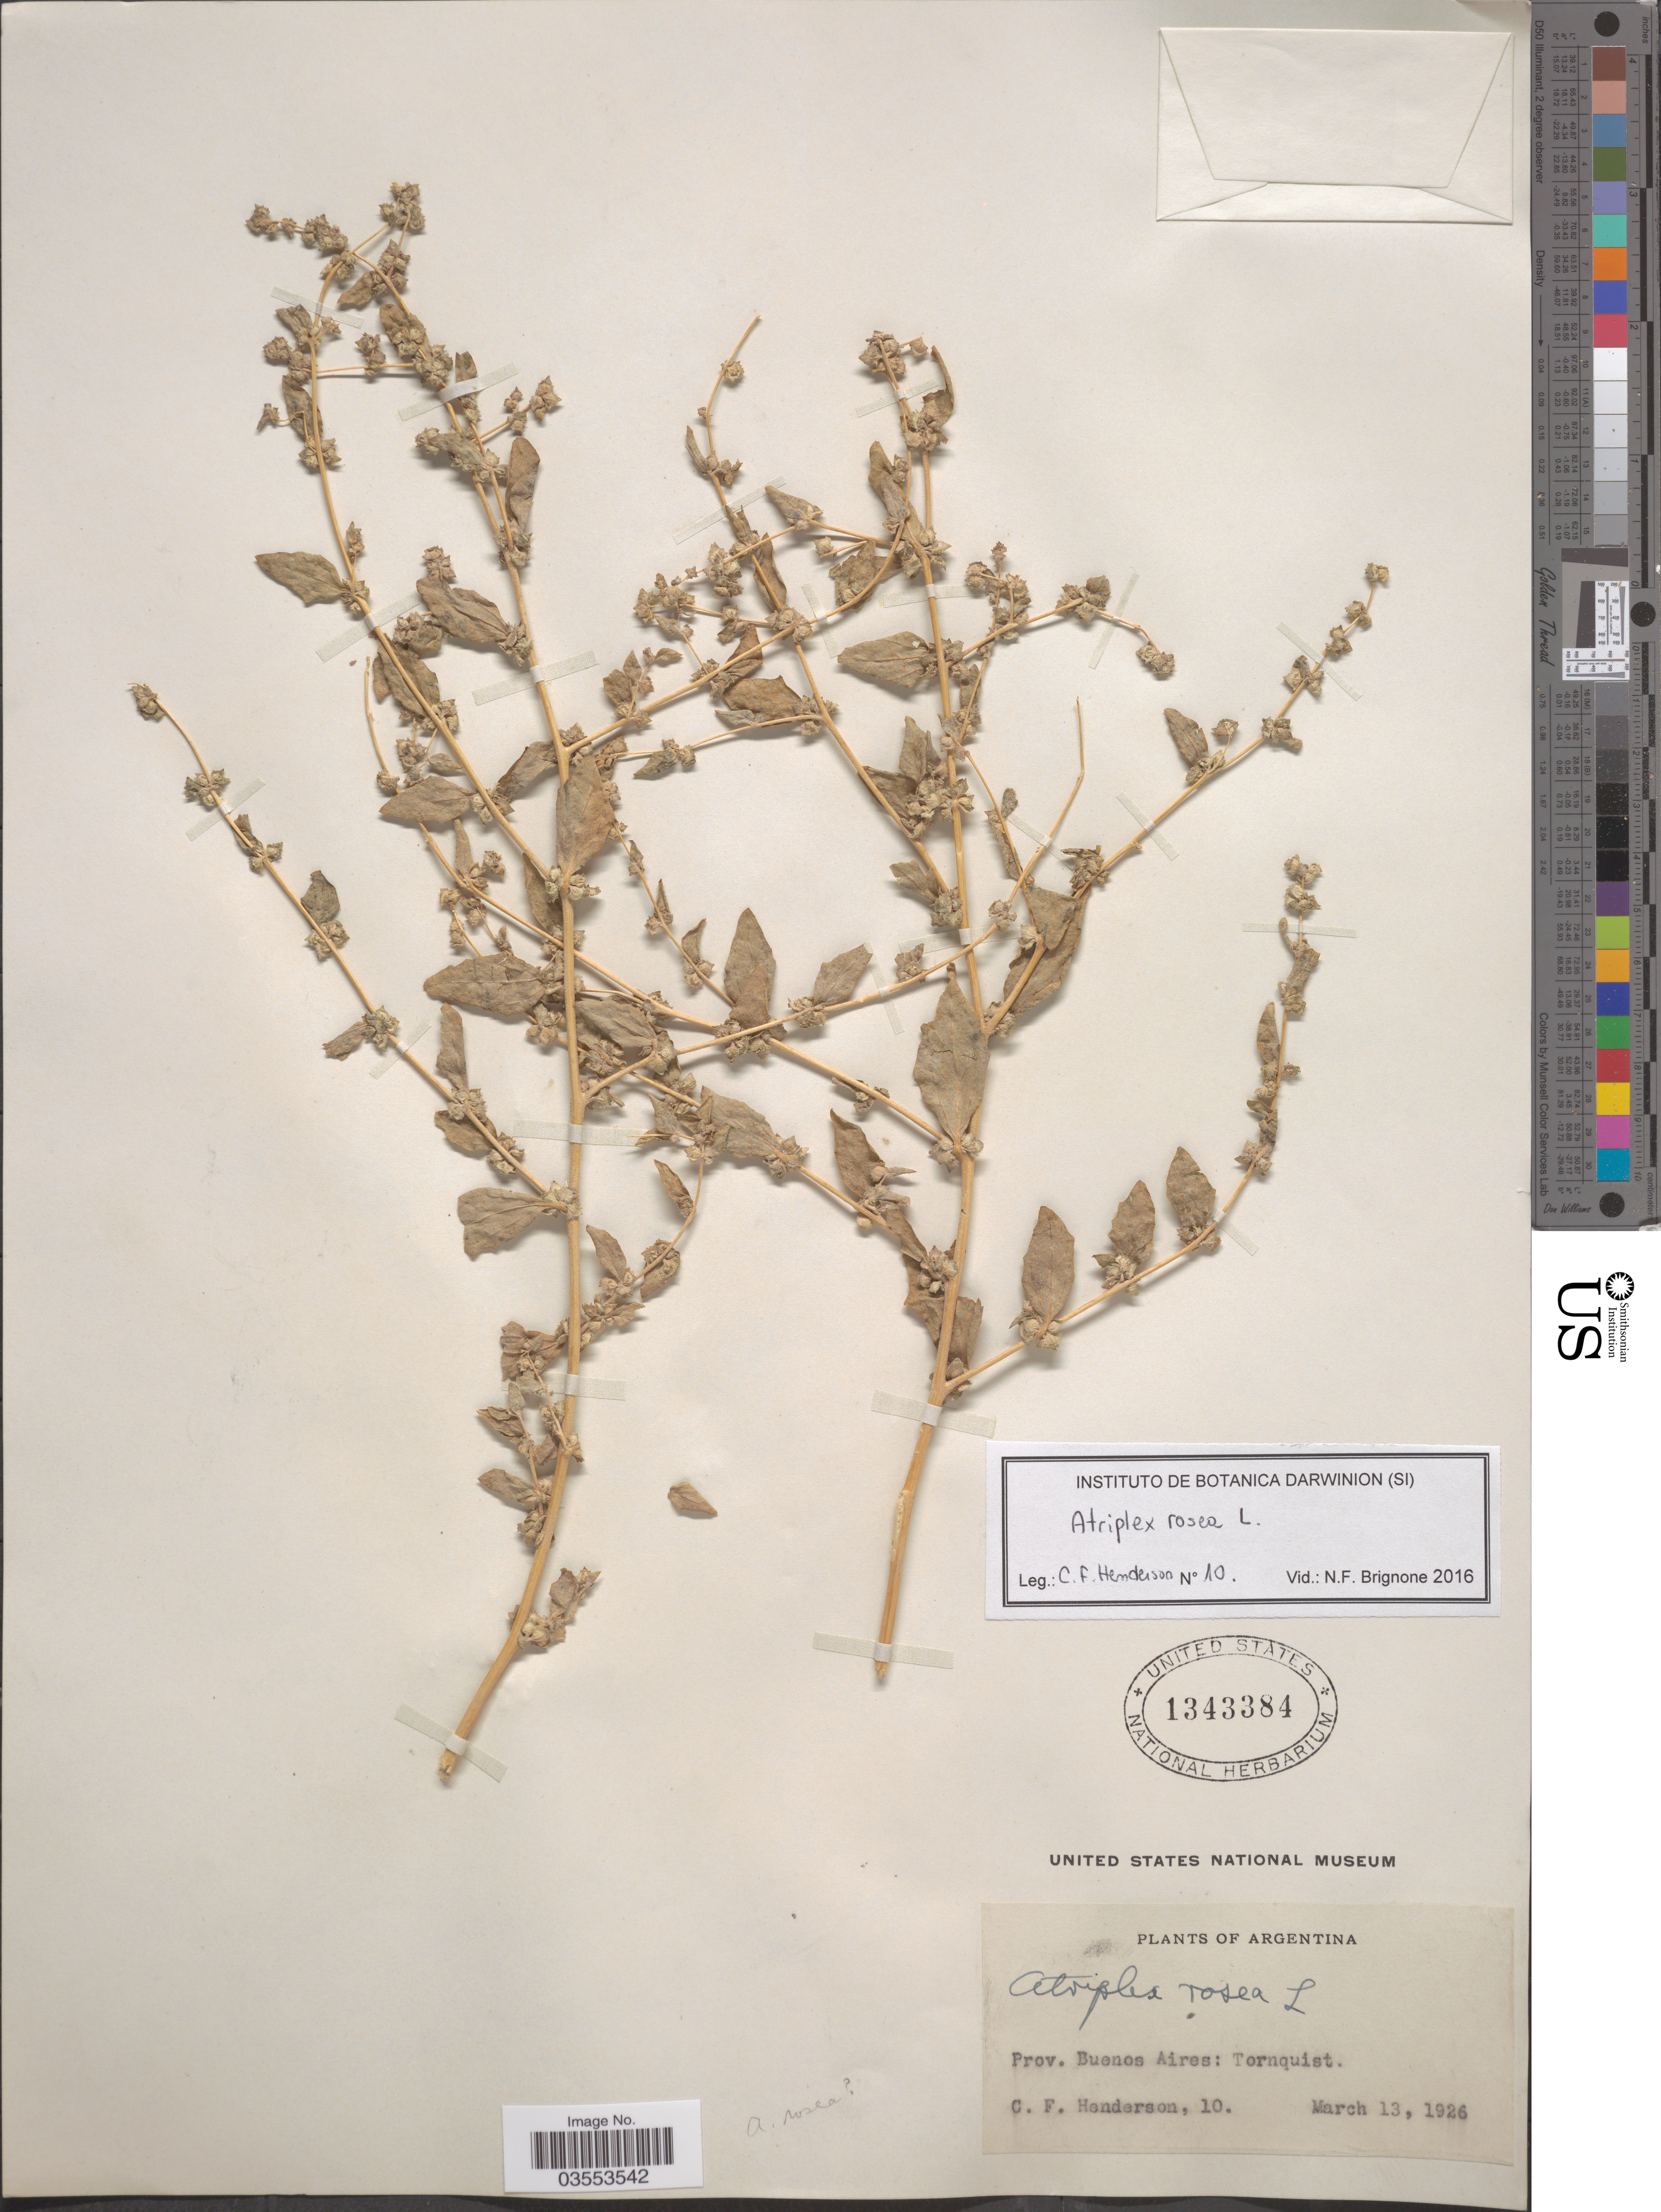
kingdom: Plantae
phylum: Tracheophyta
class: Magnoliopsida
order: Caryophyllales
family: Amaranthaceae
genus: Atriplex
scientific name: Atriplex rosea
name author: L.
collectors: C. Henderson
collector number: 10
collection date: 1926-03-13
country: Argentina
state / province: Buenos Aires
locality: Tornquist.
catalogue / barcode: US 1343384